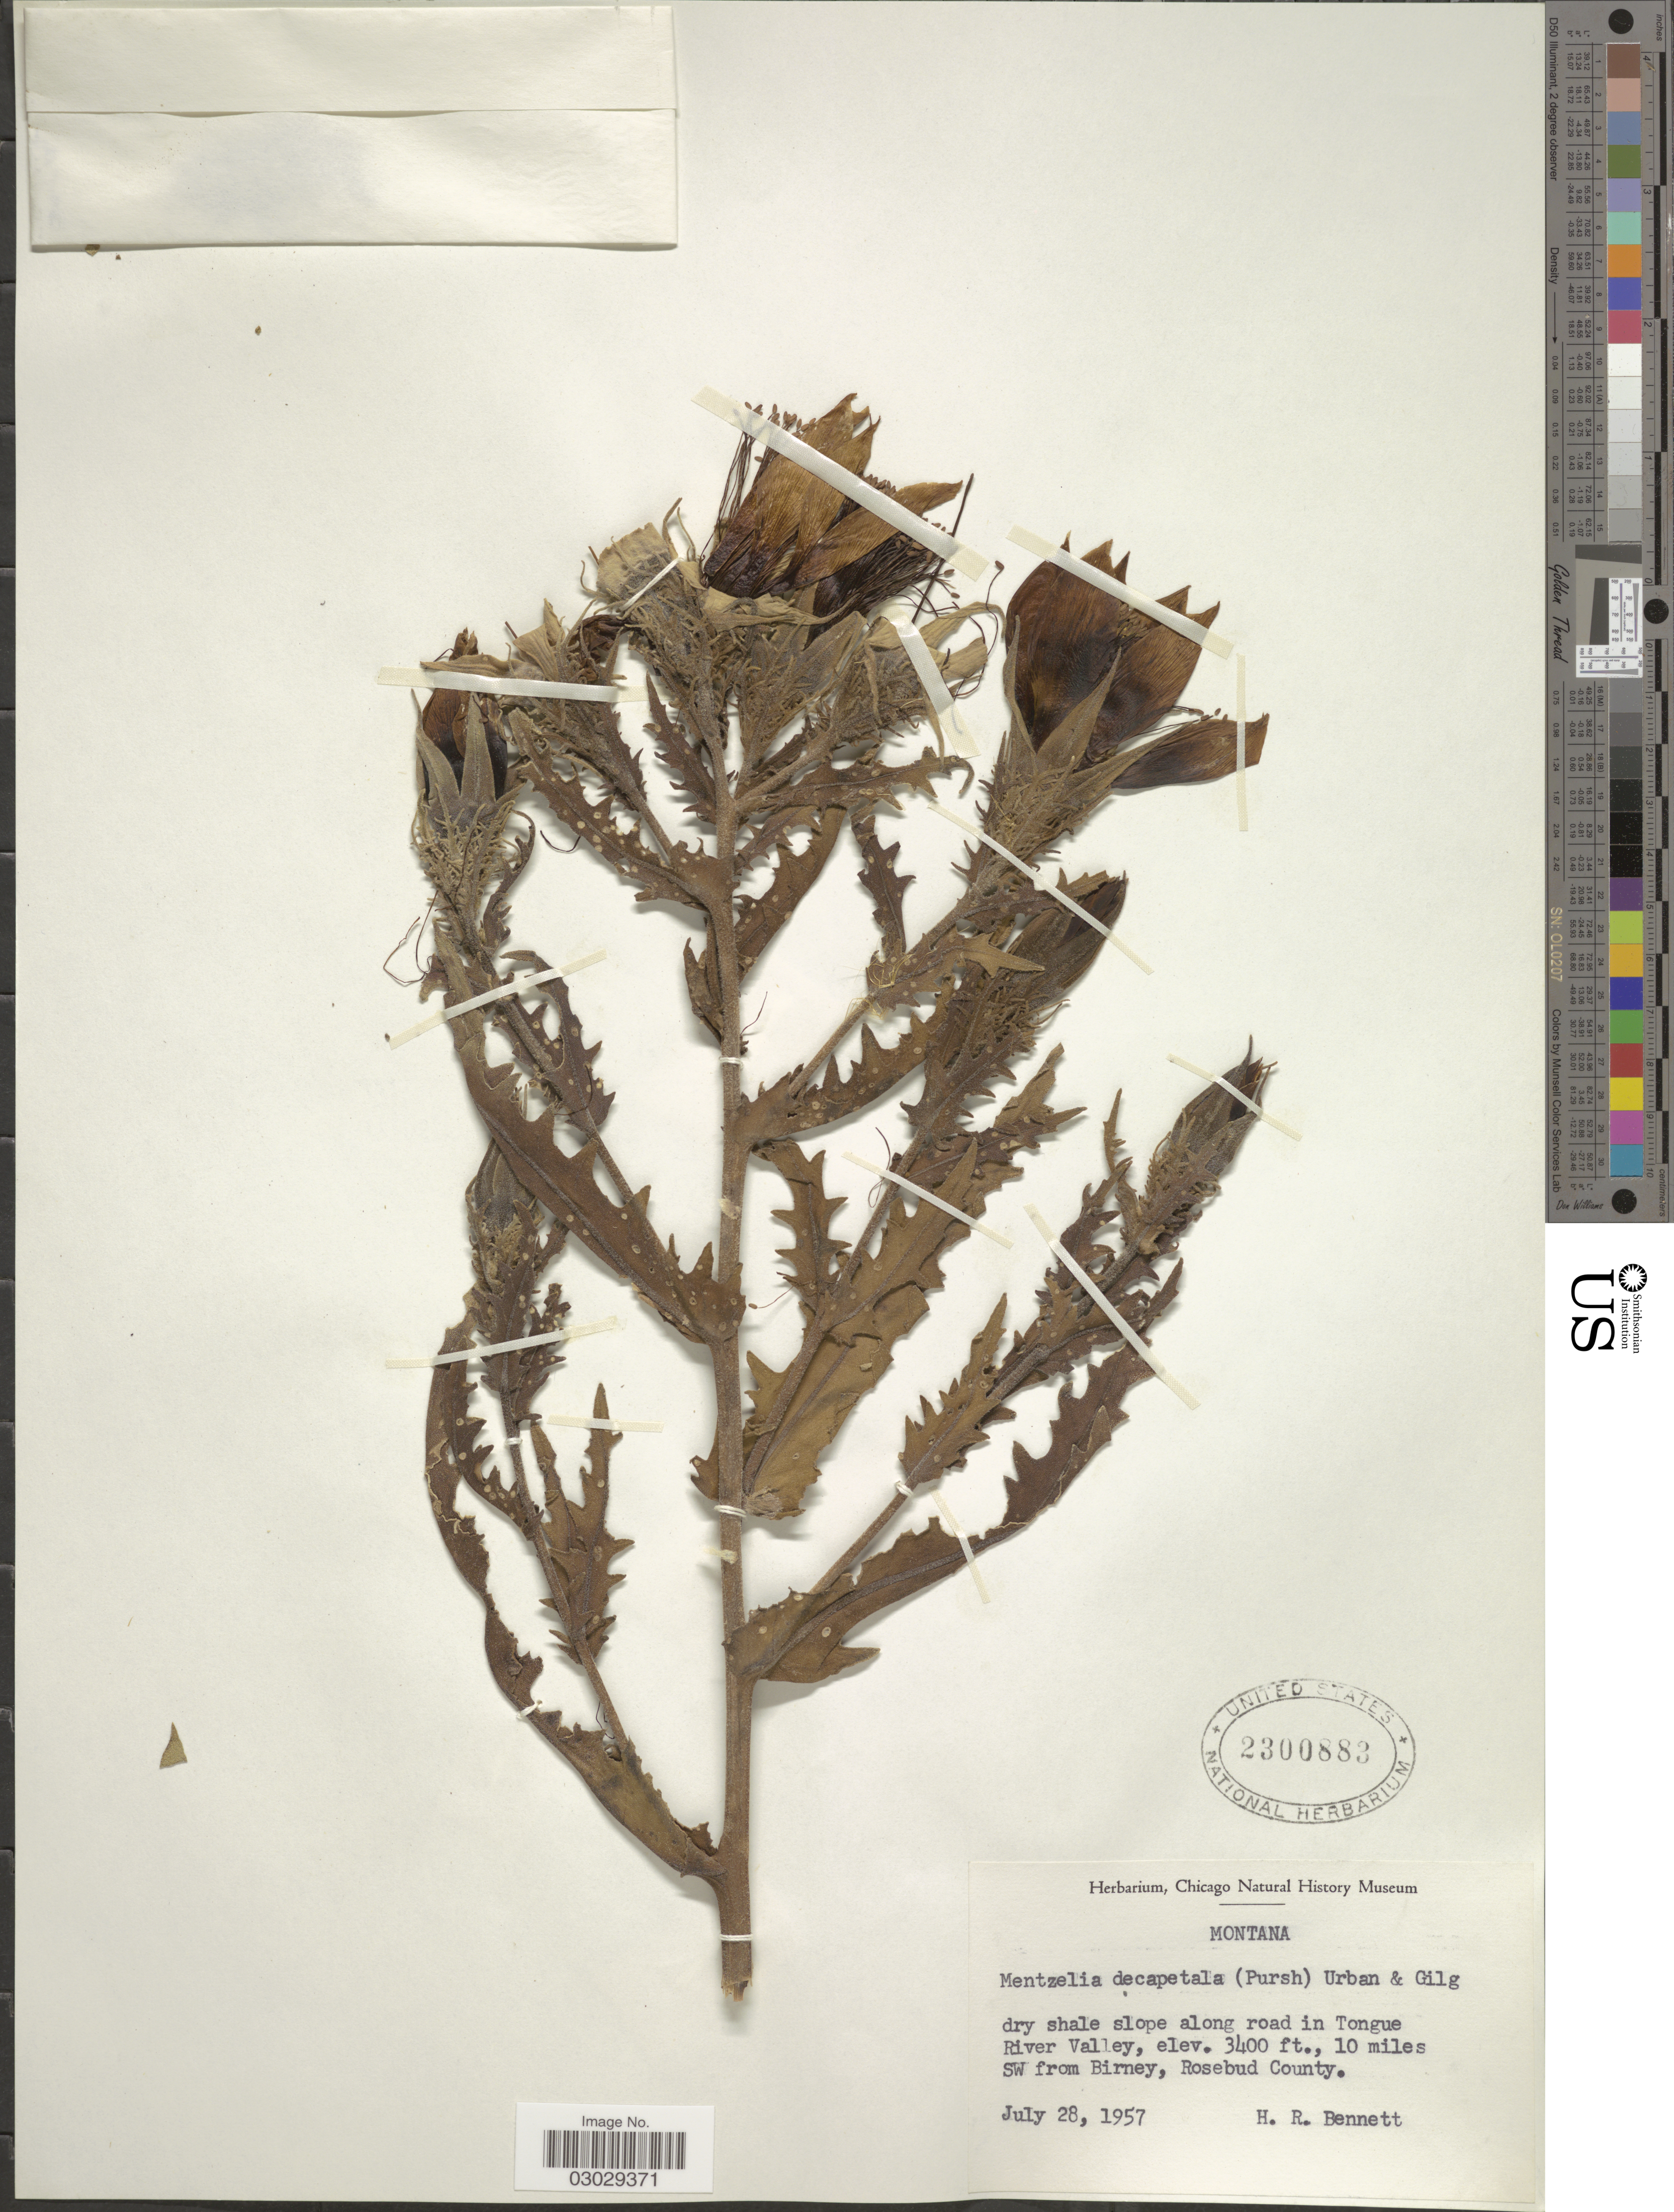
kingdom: Plantae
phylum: Tracheophyta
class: Magnoliopsida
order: Cornales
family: Loasaceae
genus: Mentzelia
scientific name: Mentzelia decapetala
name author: (Sims) Urb.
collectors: H. R. Bennett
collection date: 1957-07-28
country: United States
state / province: Montana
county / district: Rosebud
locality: Dry shale slope along road in Tongue River Valley, 10 miles SW from Birney.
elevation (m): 1036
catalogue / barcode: US 2300883